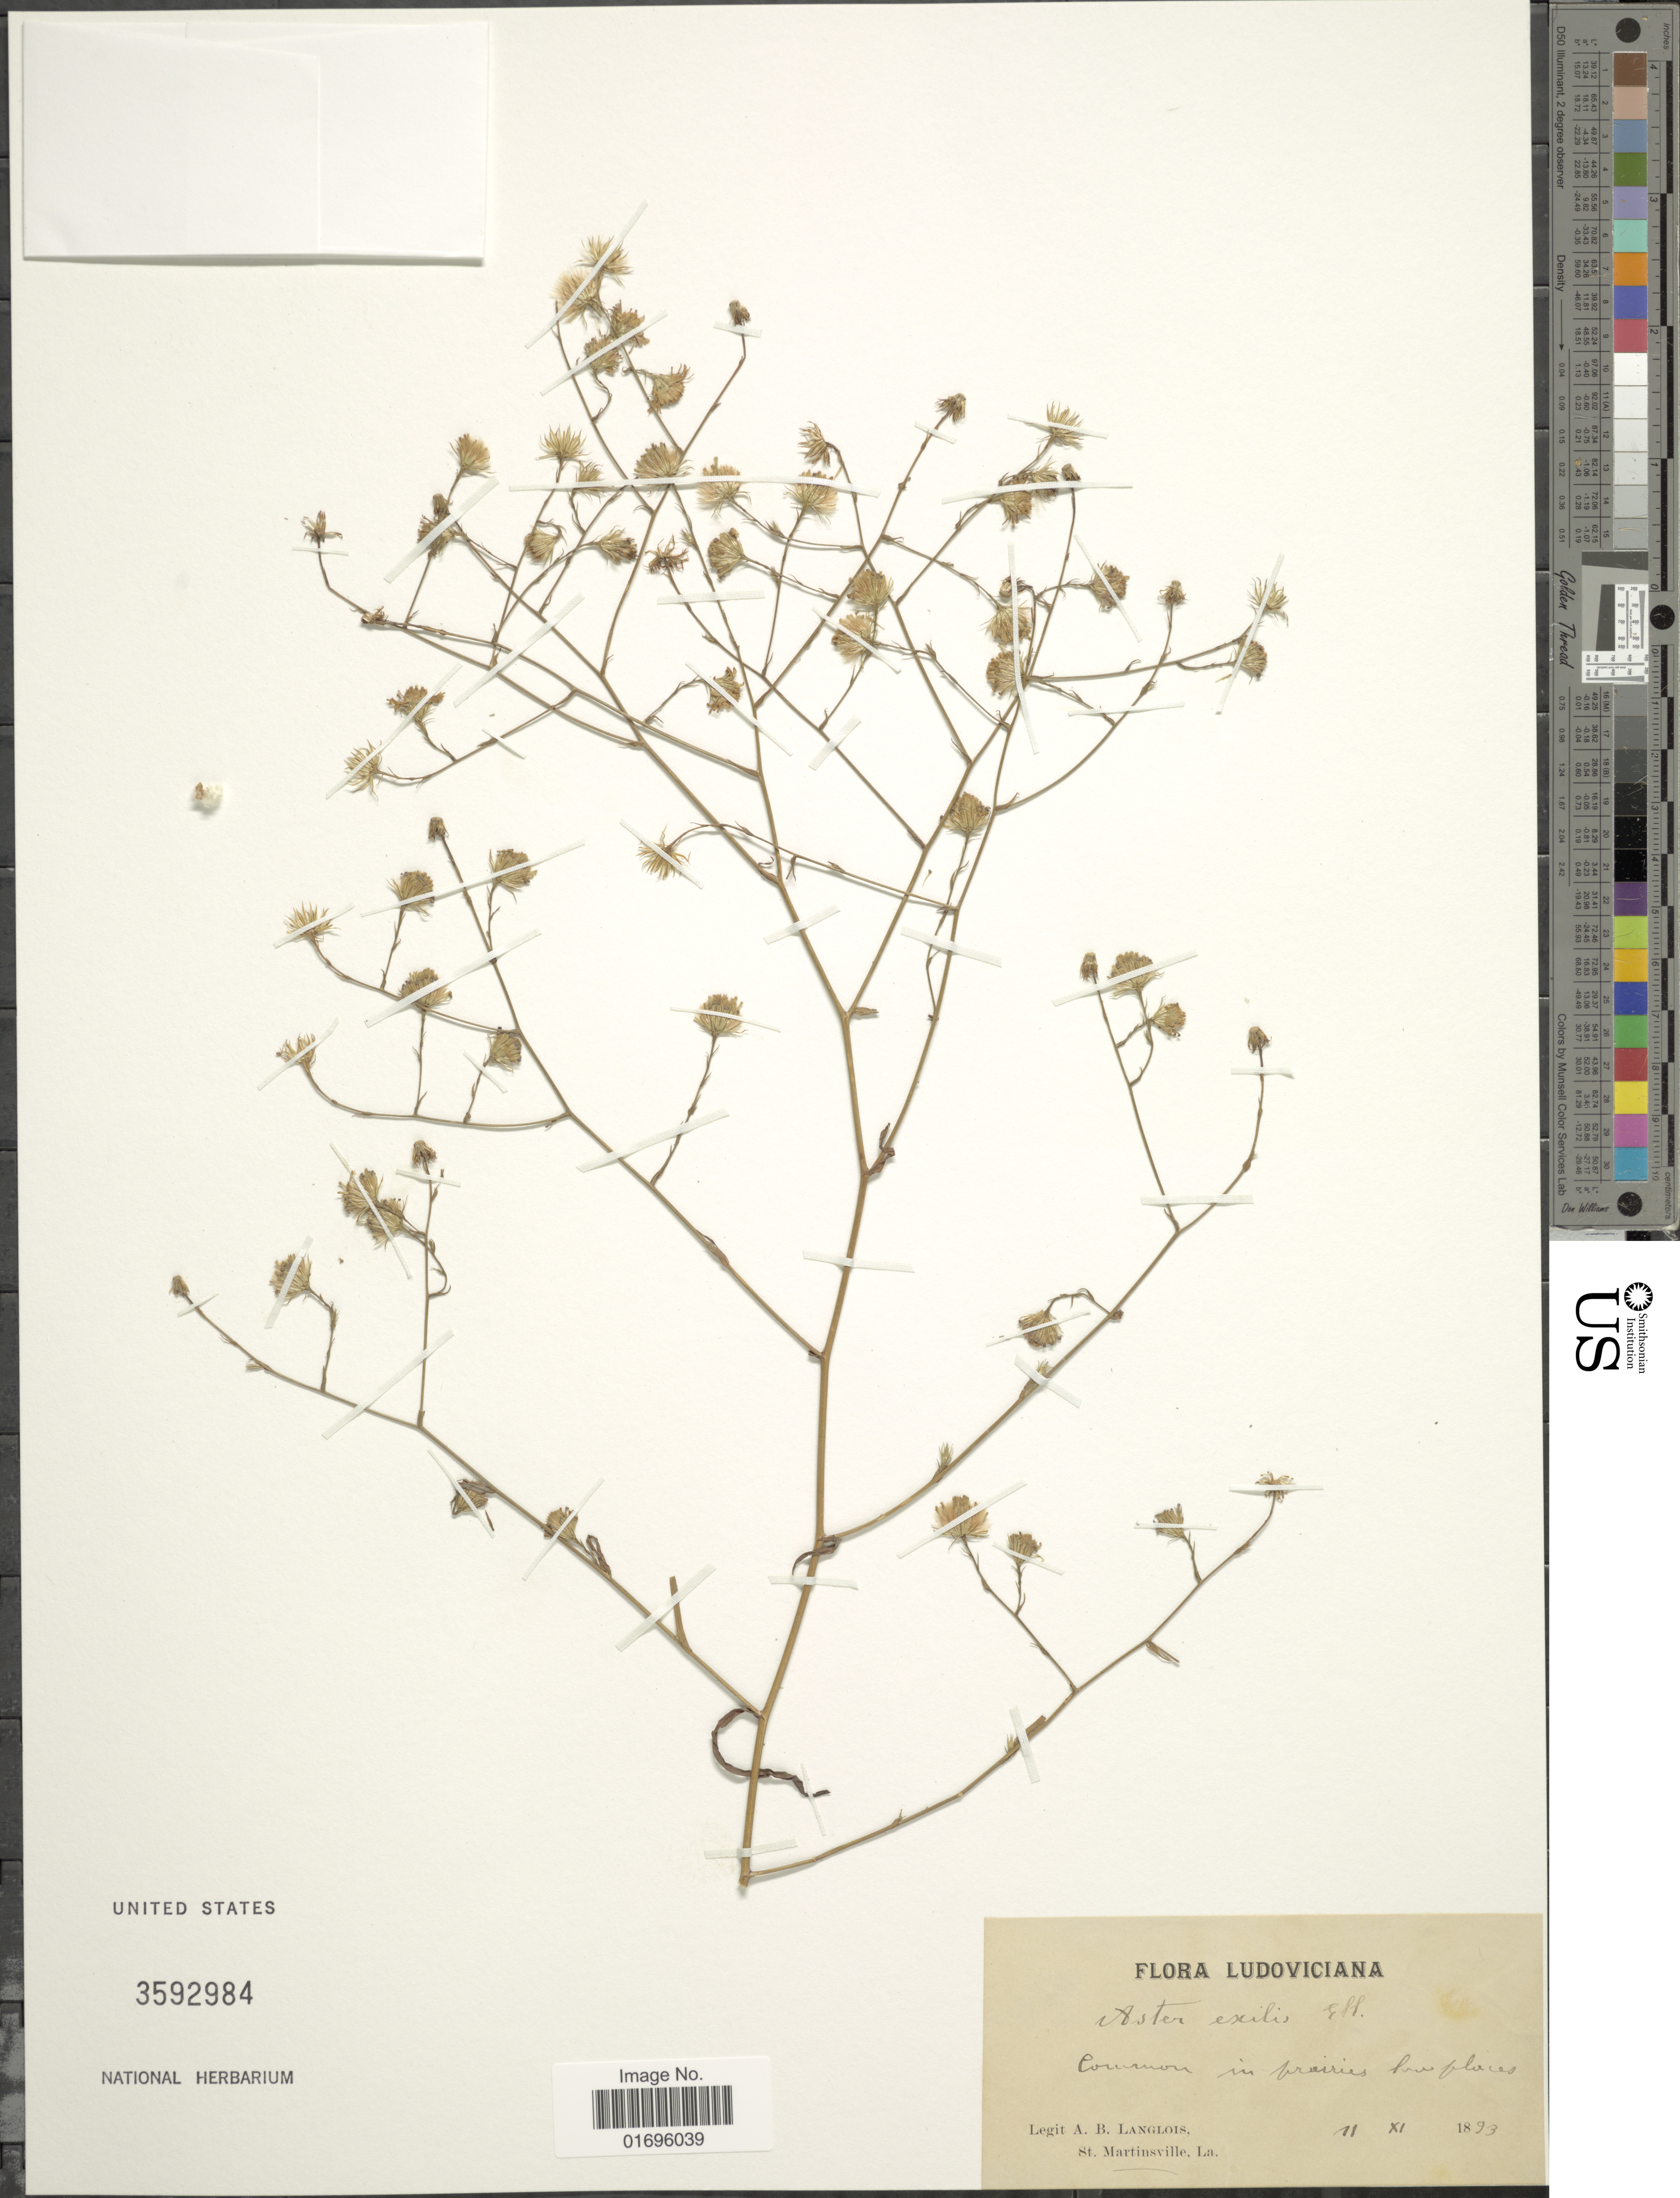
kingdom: Plantae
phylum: Tracheophyta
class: Magnoliopsida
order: Asterales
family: Asteraceae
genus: Aster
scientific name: Aster exilis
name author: Elliott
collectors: A. Langlois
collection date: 1893-11-11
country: United States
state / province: Louisiana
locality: St. Martinsville.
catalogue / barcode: US 3592984